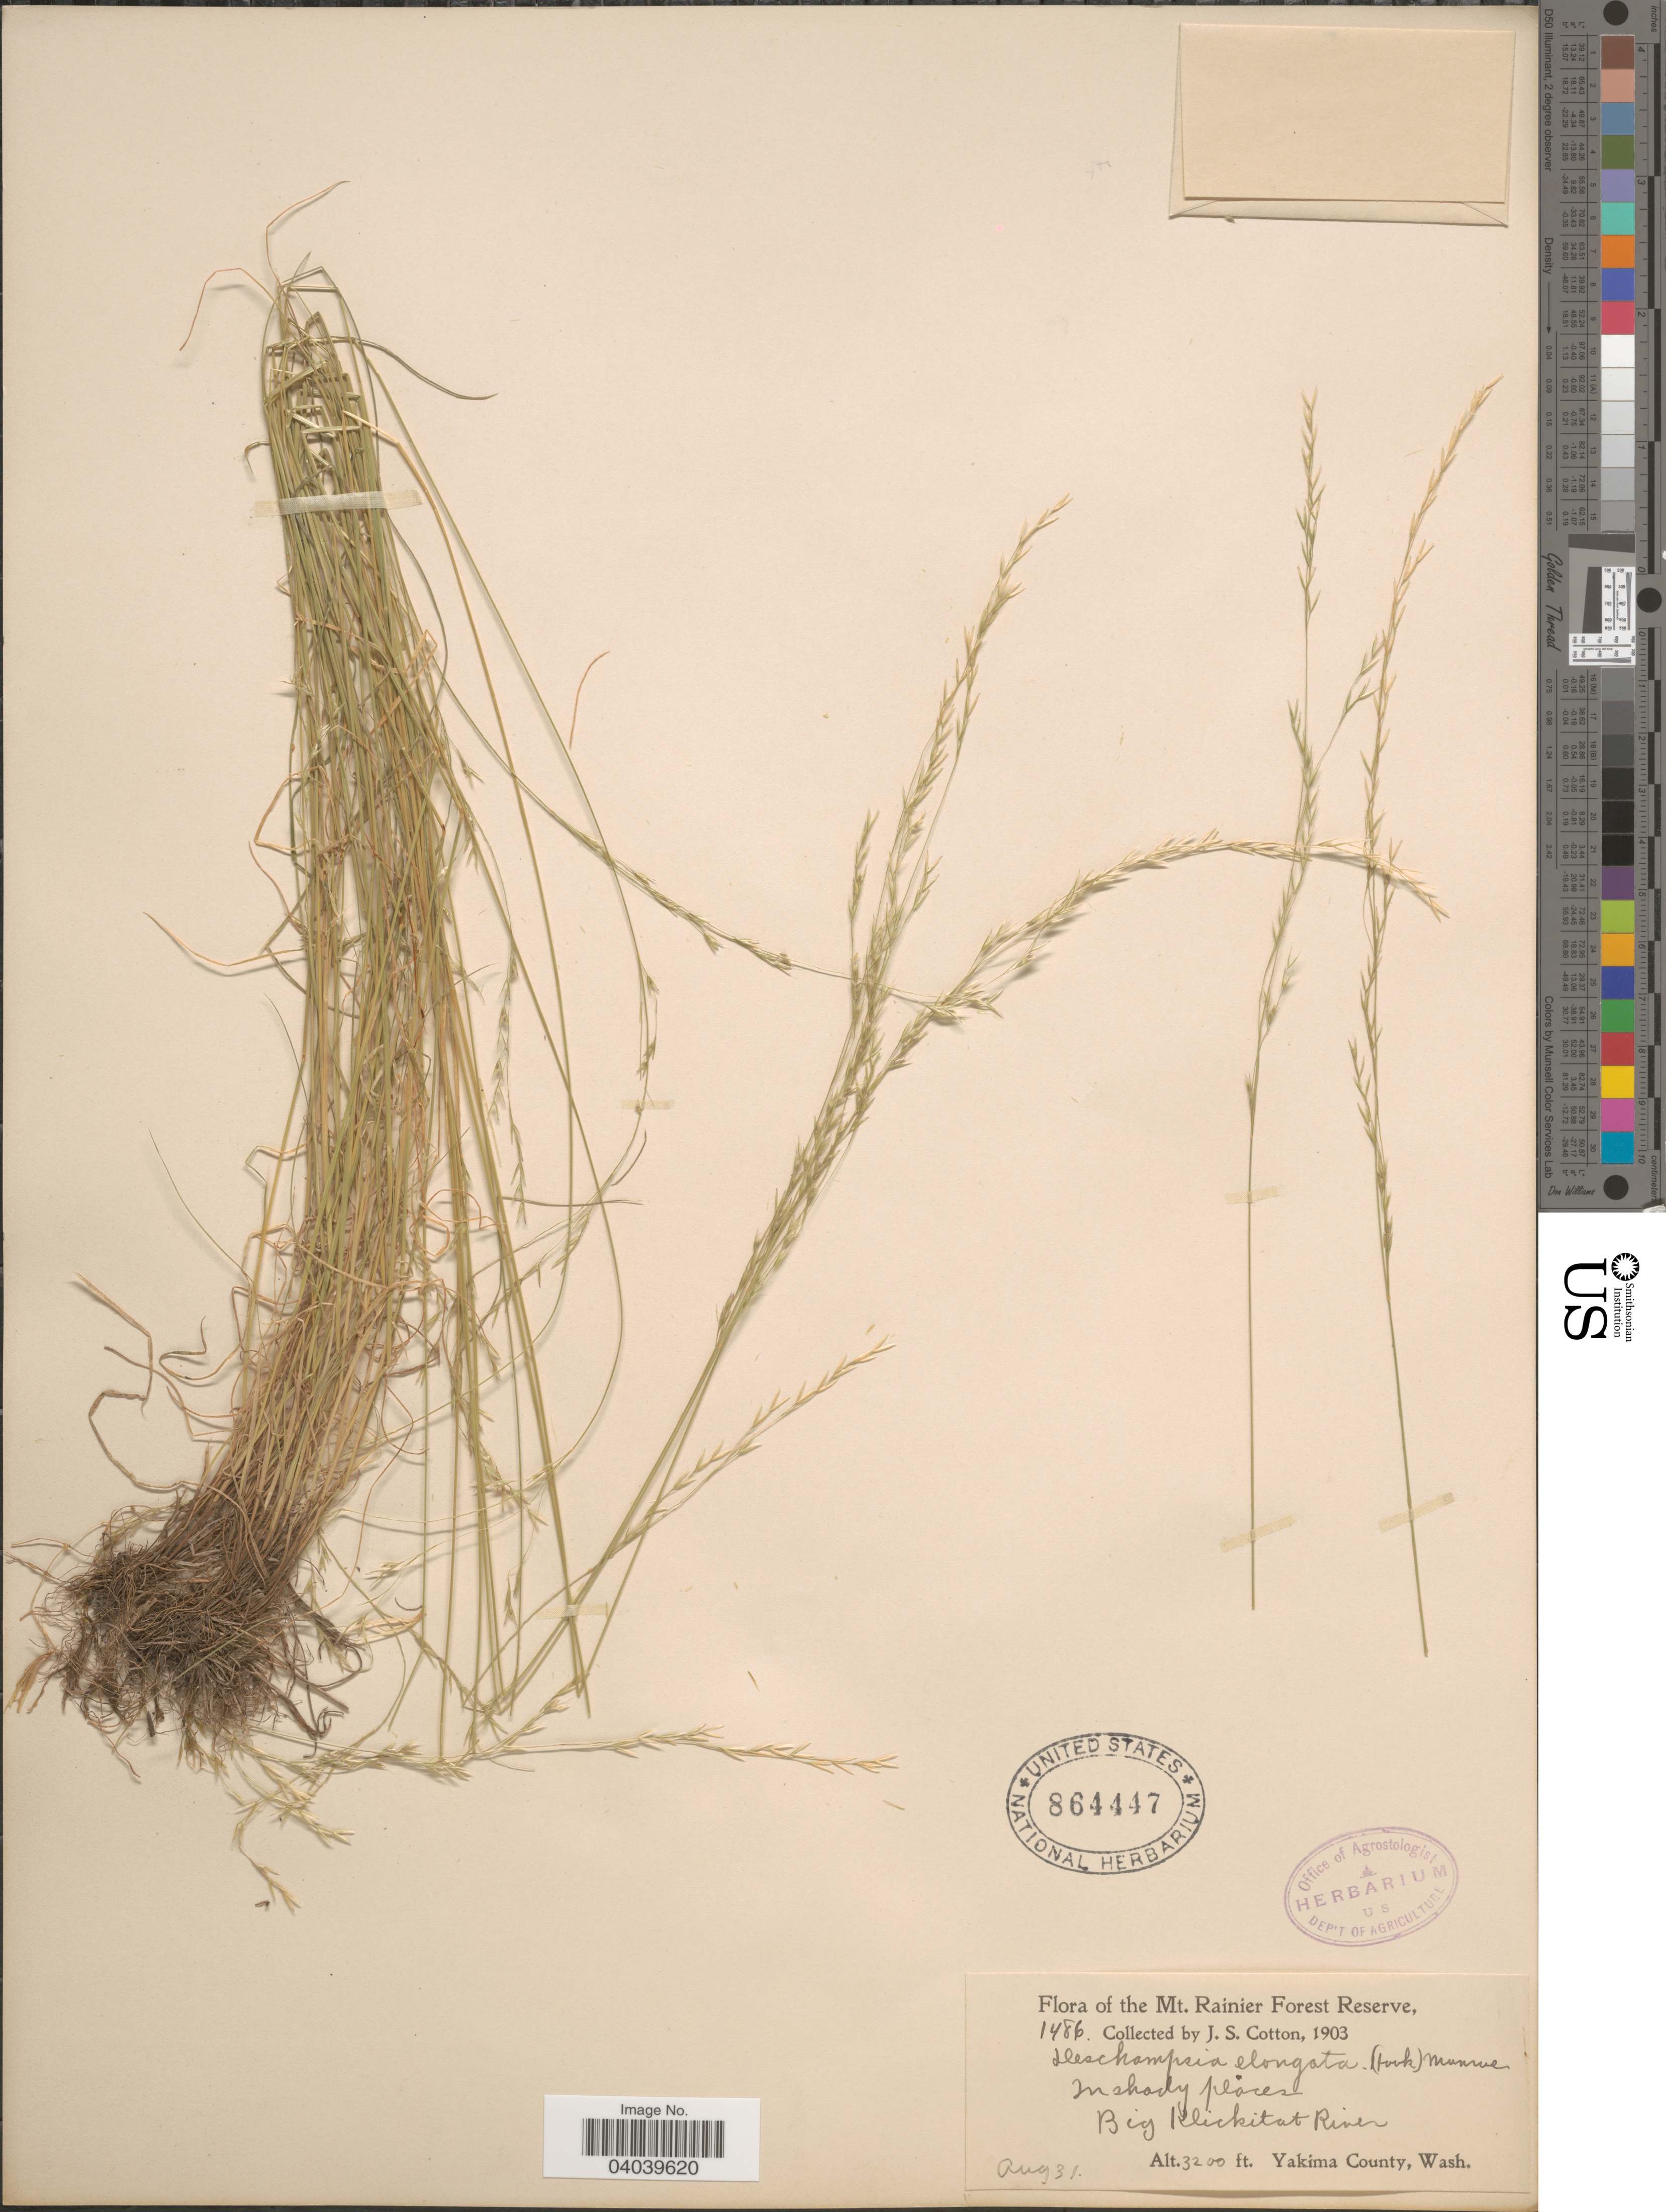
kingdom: Plantae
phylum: Tracheophyta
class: Liliopsida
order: Poales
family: Poaceae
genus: Deschampsia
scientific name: Deschampsia elongata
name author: (Hook.) Munro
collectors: J. S. Cotton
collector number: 1486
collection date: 1903-08-31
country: United States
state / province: Washington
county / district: Yakima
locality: Mt. Rainier Forest Reserve. Big Klickitat River. Yakima County.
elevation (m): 975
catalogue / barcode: US 864447